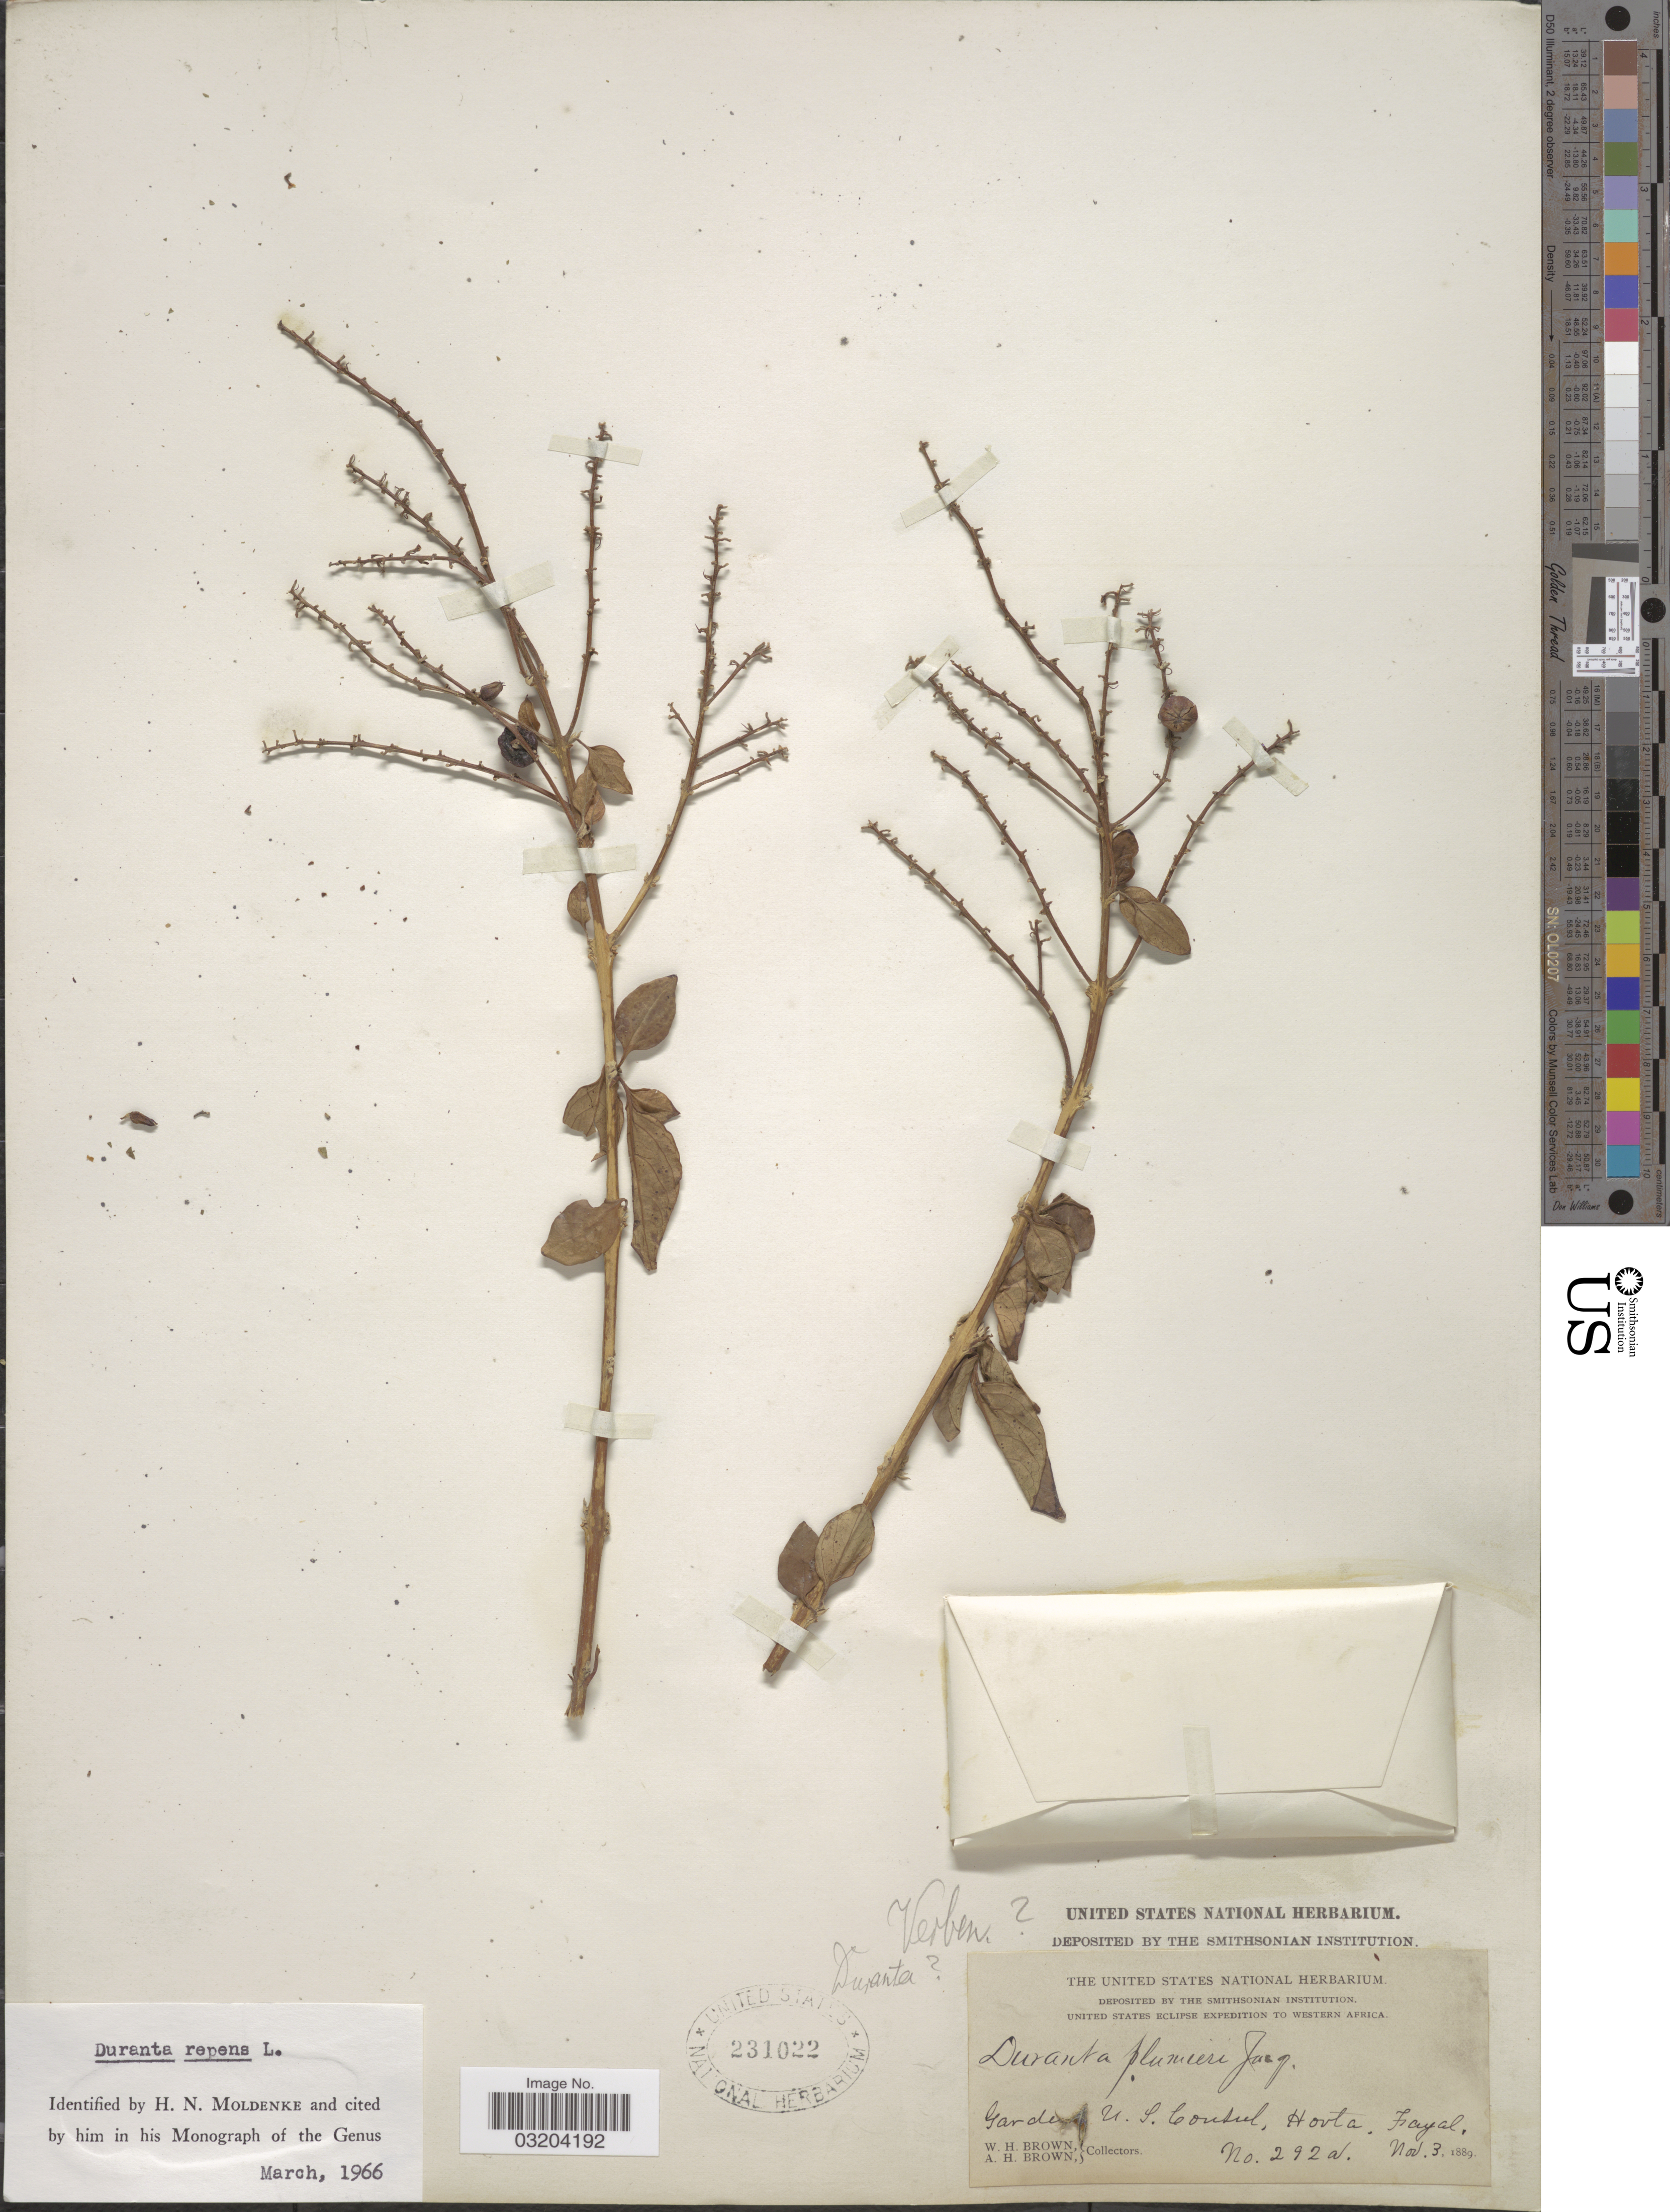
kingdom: Plantae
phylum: Tracheophyta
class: Magnoliopsida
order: Lamiales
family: Verbenaceae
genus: Duranta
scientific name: Duranta erecta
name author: L.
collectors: W. H. Brown & A. H. Brown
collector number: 292a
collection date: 1889-11-03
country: Portugal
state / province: Azores (Aut. Reg.)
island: Faial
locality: Garde [illegible text] U.S. Consul, Horta, Fayal.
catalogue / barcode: US 231022